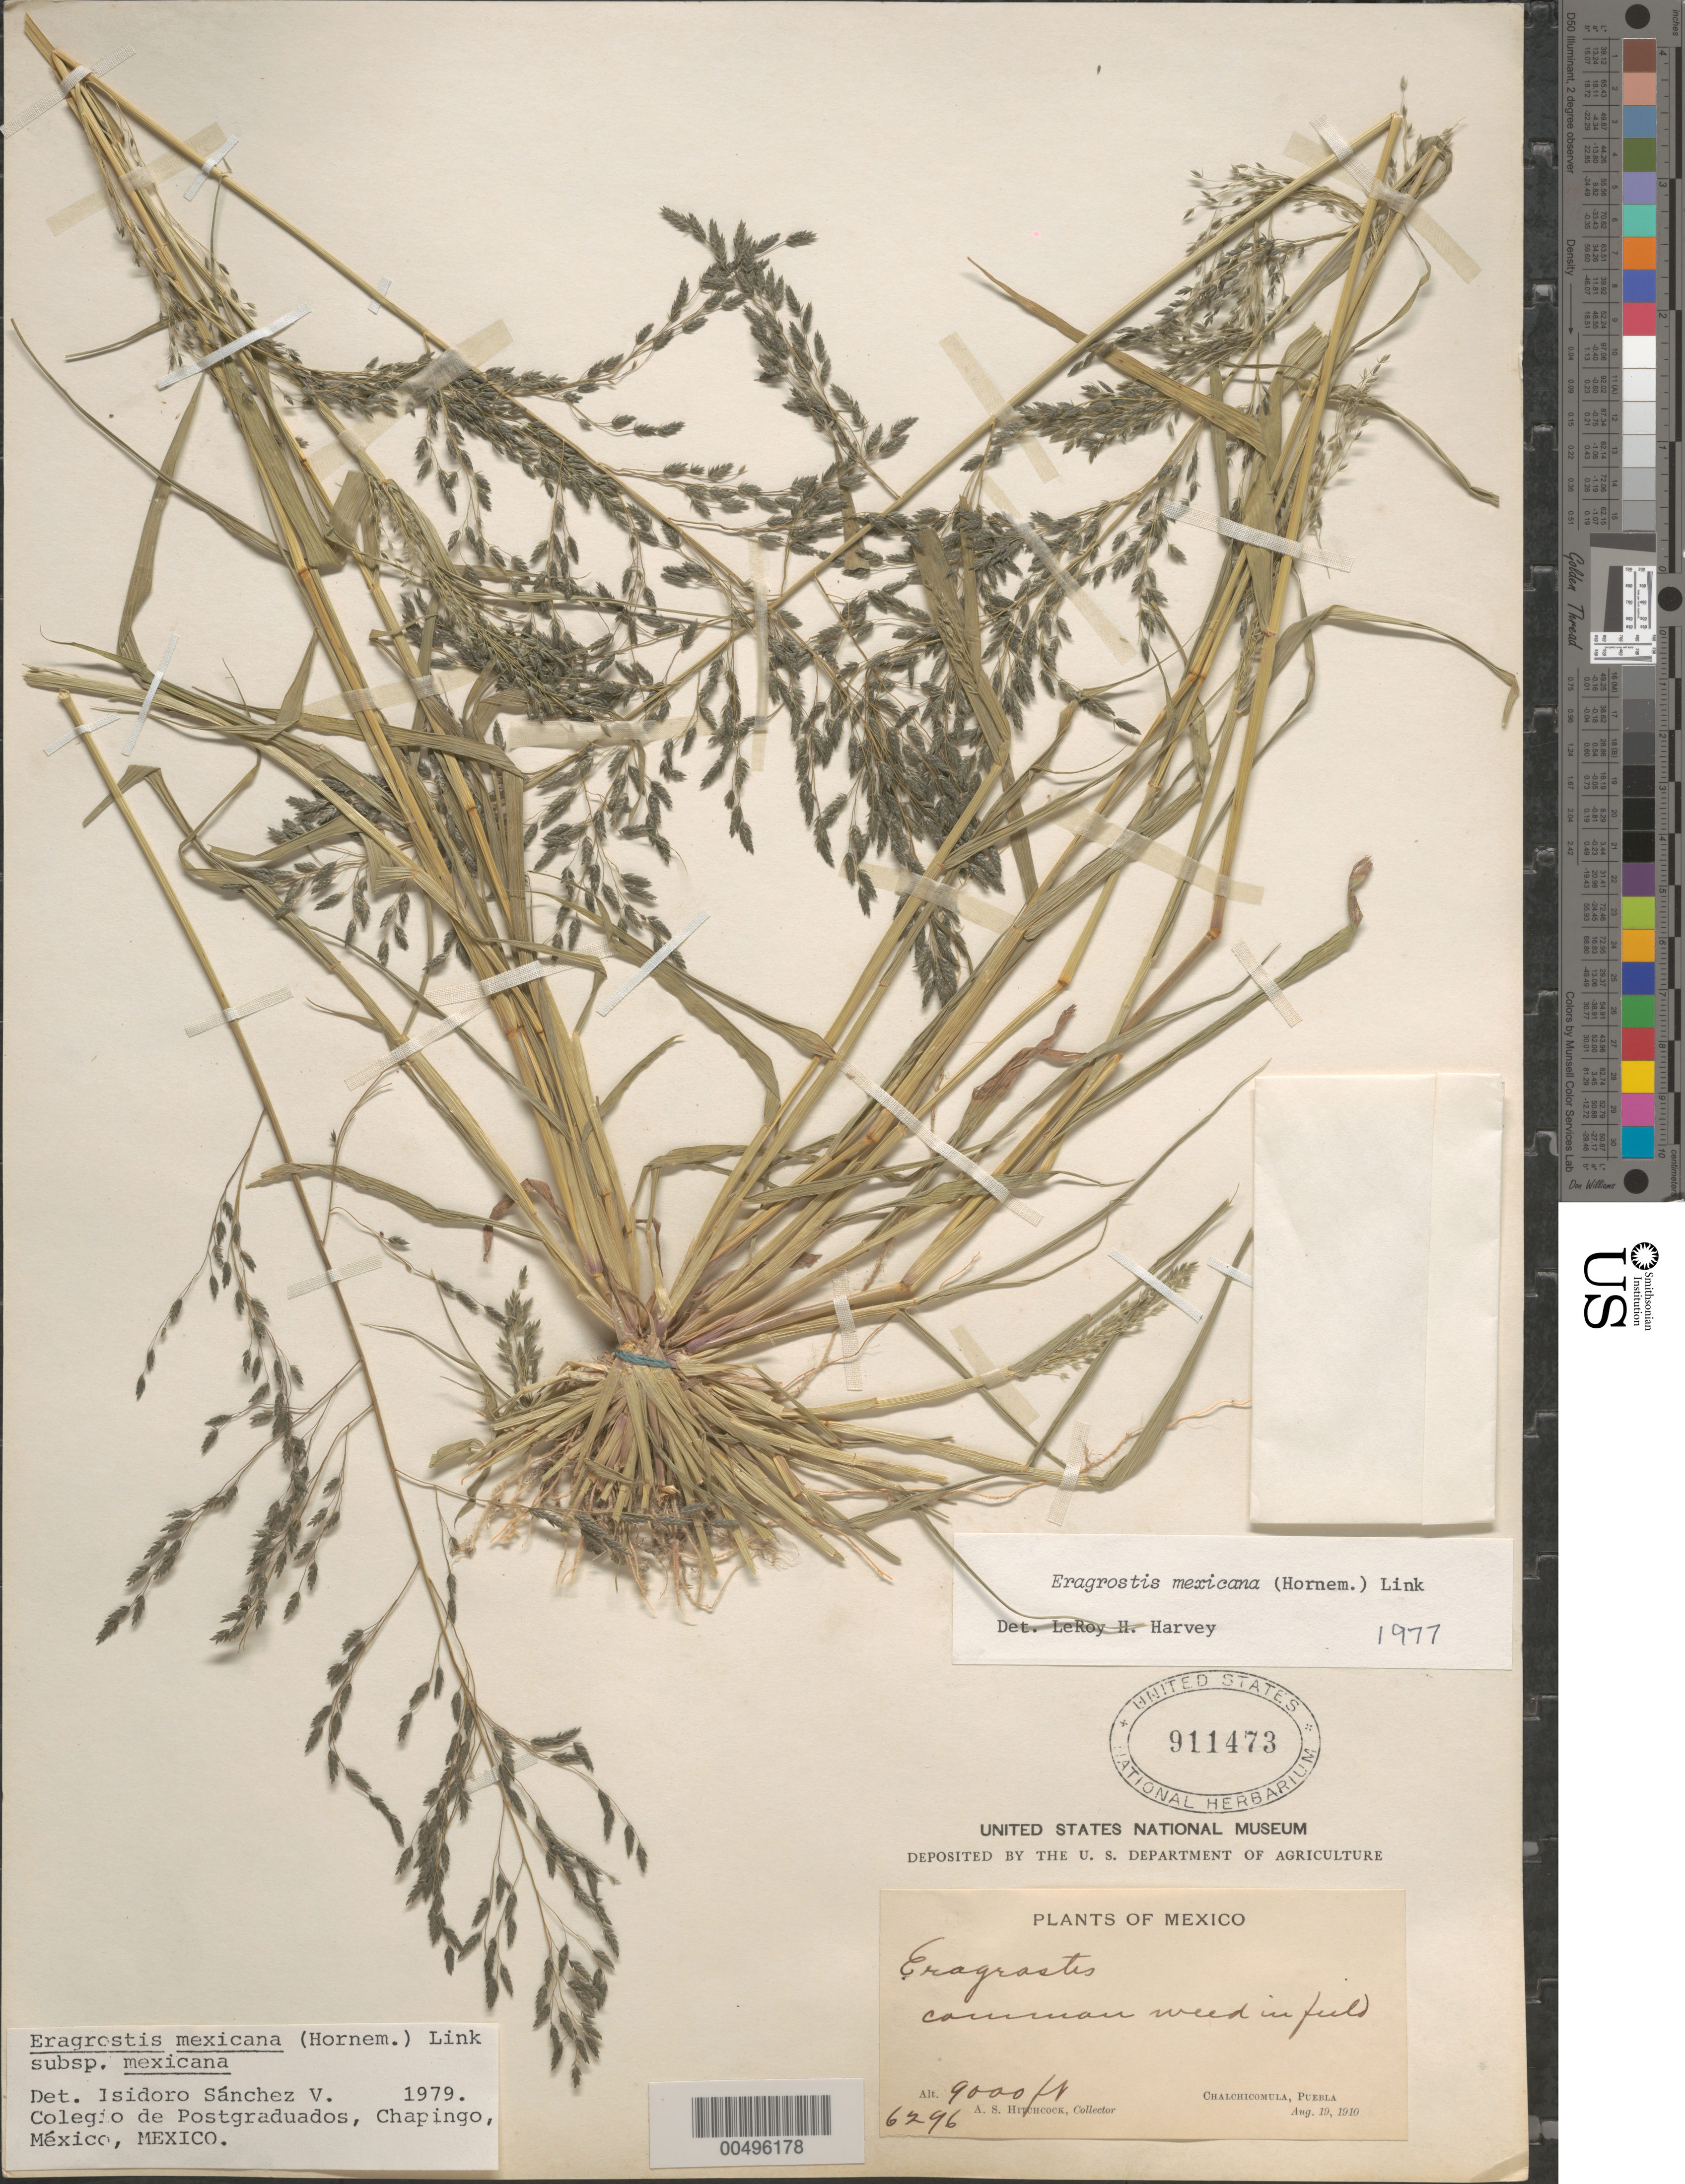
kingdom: Plantae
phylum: Tracheophyta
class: Liliopsida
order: Poales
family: Poaceae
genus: Eragrostis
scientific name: Eragrostis mexicana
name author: (Hornem.) Link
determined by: Sánchez Vega, I. M.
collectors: A. S. Hitchcock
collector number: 6296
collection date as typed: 19 Aug 1910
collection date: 1910-08-19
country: Mexico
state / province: Puebla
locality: Chalchicomula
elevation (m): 2743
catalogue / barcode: US 911473